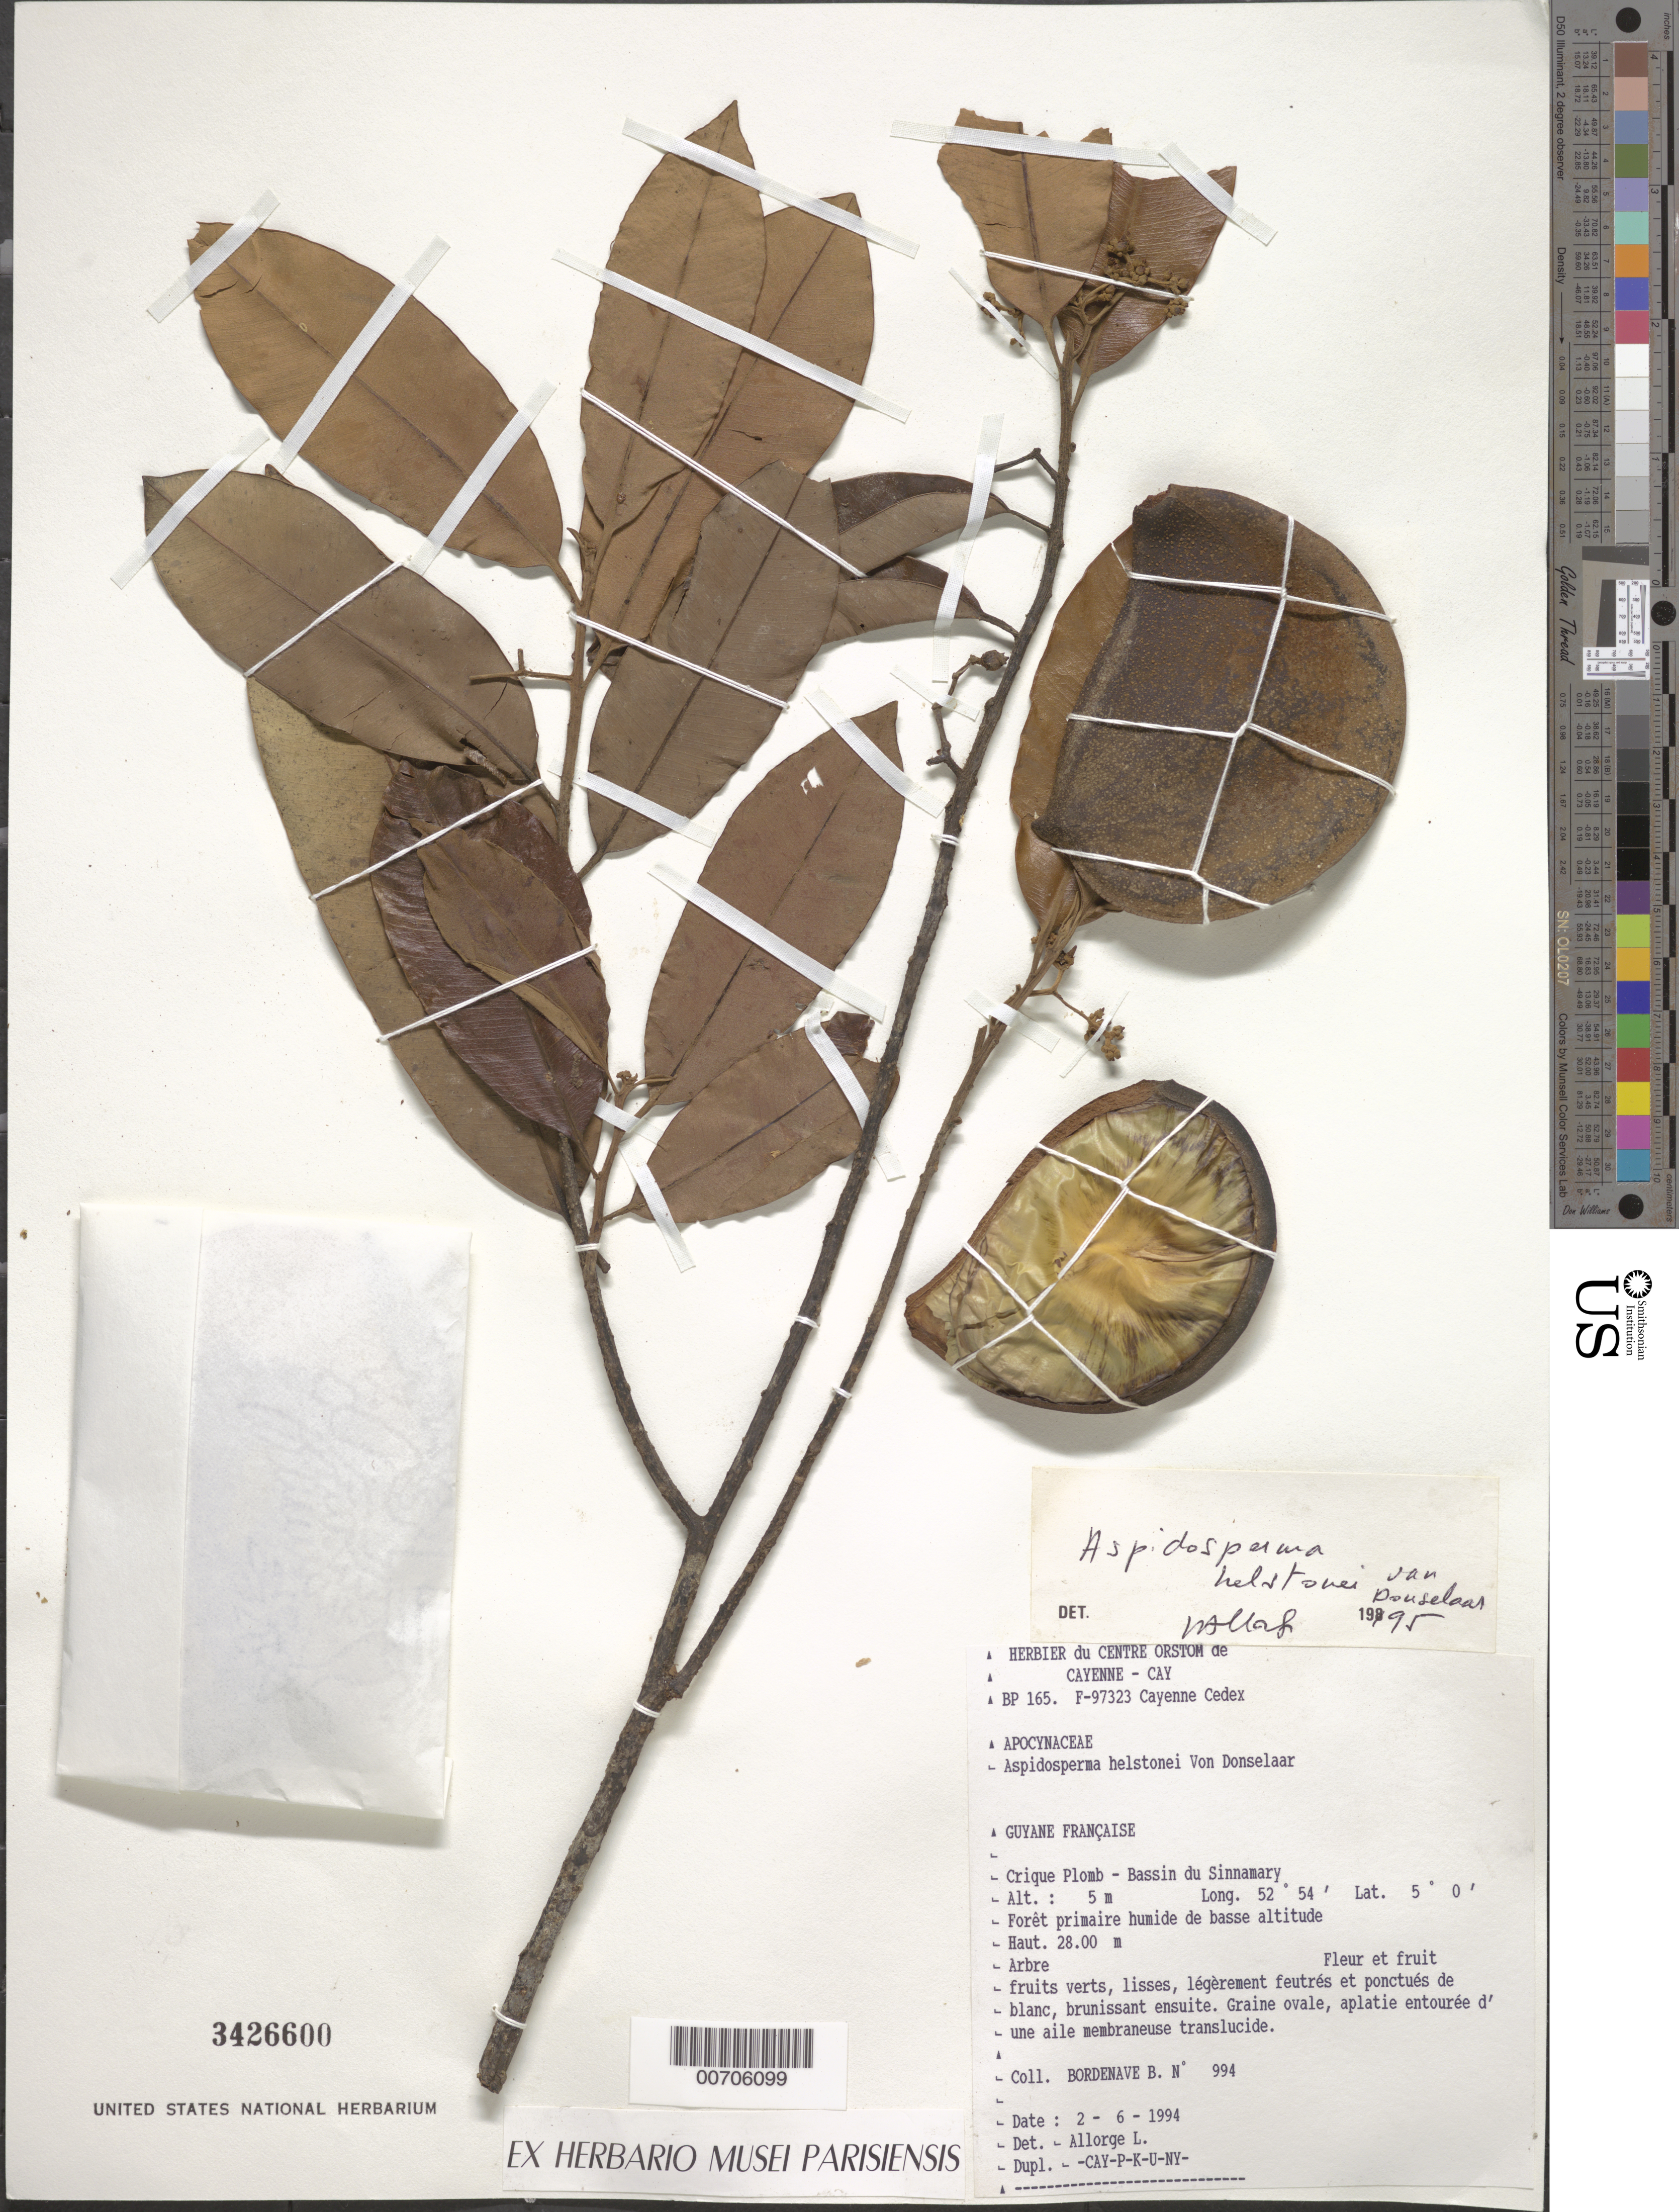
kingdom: Plantae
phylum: Tracheophyta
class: Magnoliopsida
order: Gentianales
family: Apocynaceae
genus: Aspidosperma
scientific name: Aspidosperma helstonei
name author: Donsel.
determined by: Allorge, L.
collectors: B. Bordenave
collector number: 994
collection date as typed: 2-Jun-94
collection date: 1994-06-02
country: French Guiana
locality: Crique Plomb, Bassin du Sinnamary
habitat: Low primary forest, humid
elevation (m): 5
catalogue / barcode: US 3426600